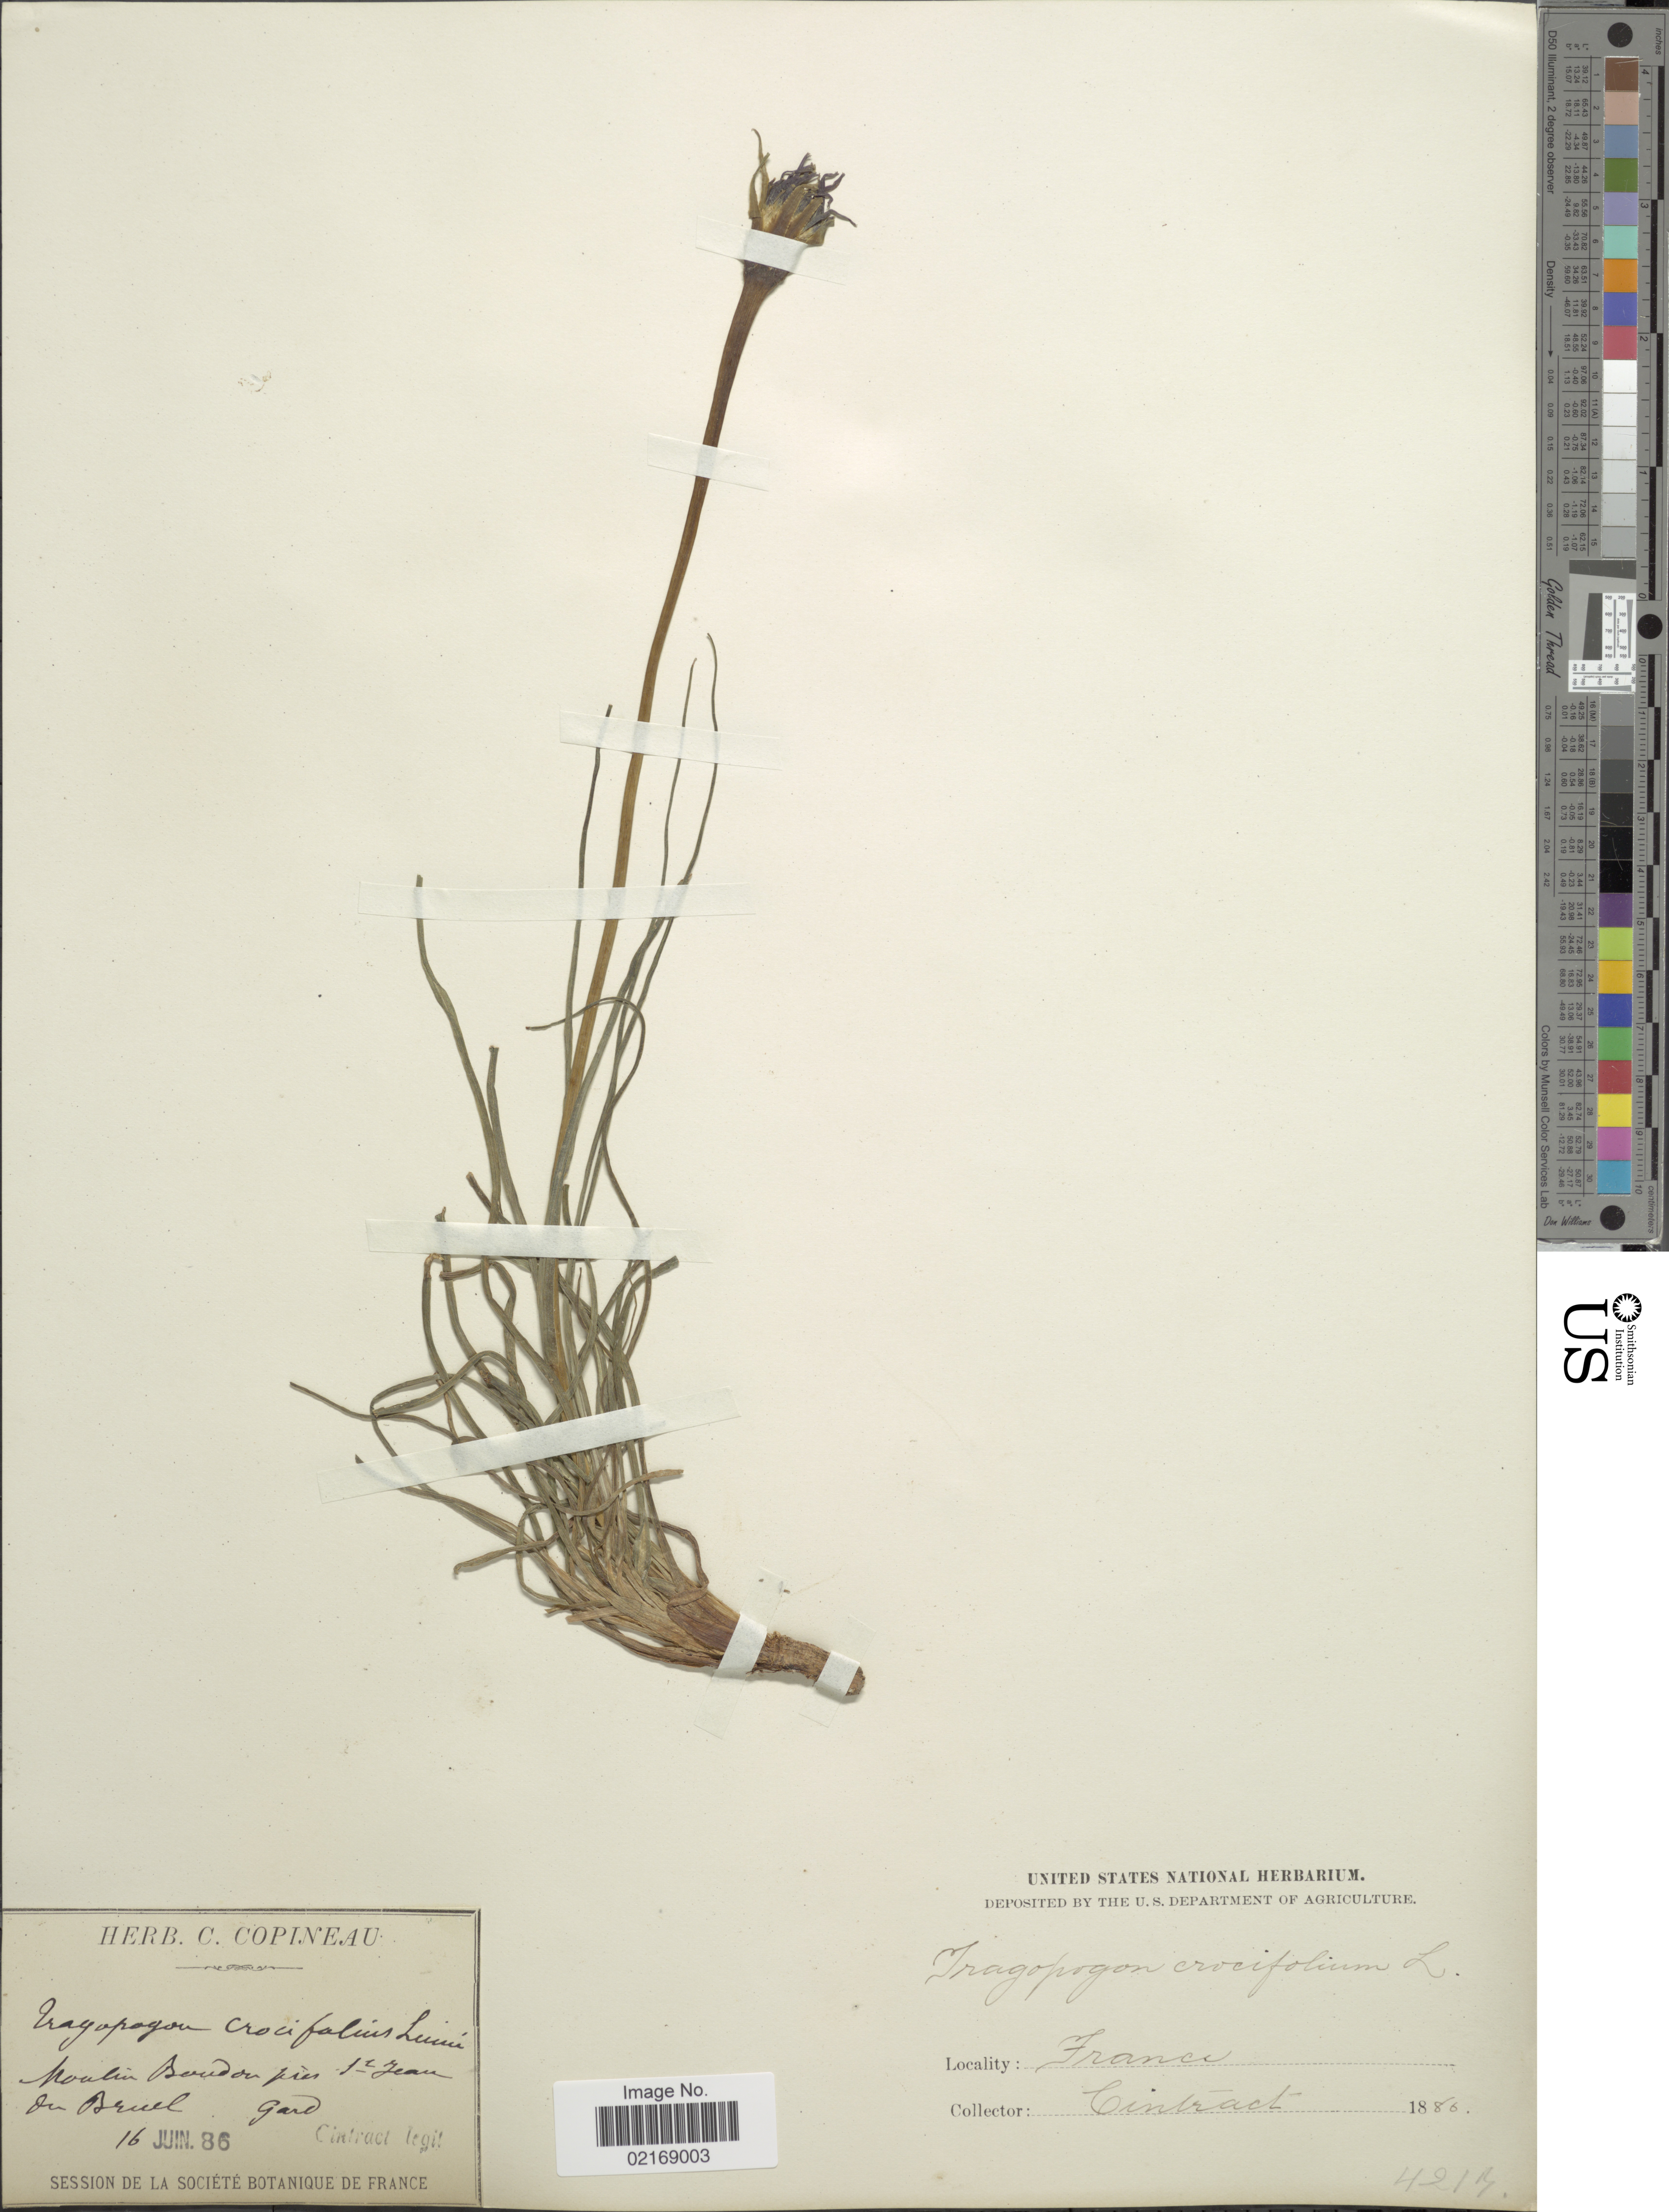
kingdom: Plantae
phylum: Tracheophyta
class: Magnoliopsida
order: Asterales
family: Asteraceae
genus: Tragopogon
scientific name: Tragopogon crocifolius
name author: L.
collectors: Cintract, --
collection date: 1886-06-16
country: France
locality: Moulin Bondon près St. Jean du Bruel, Gard.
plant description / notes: Corrected "Noulin Bordou près St Jean du Bruel Gard" to "Moulin Bondon près St. Jean du Bruel, Gard."